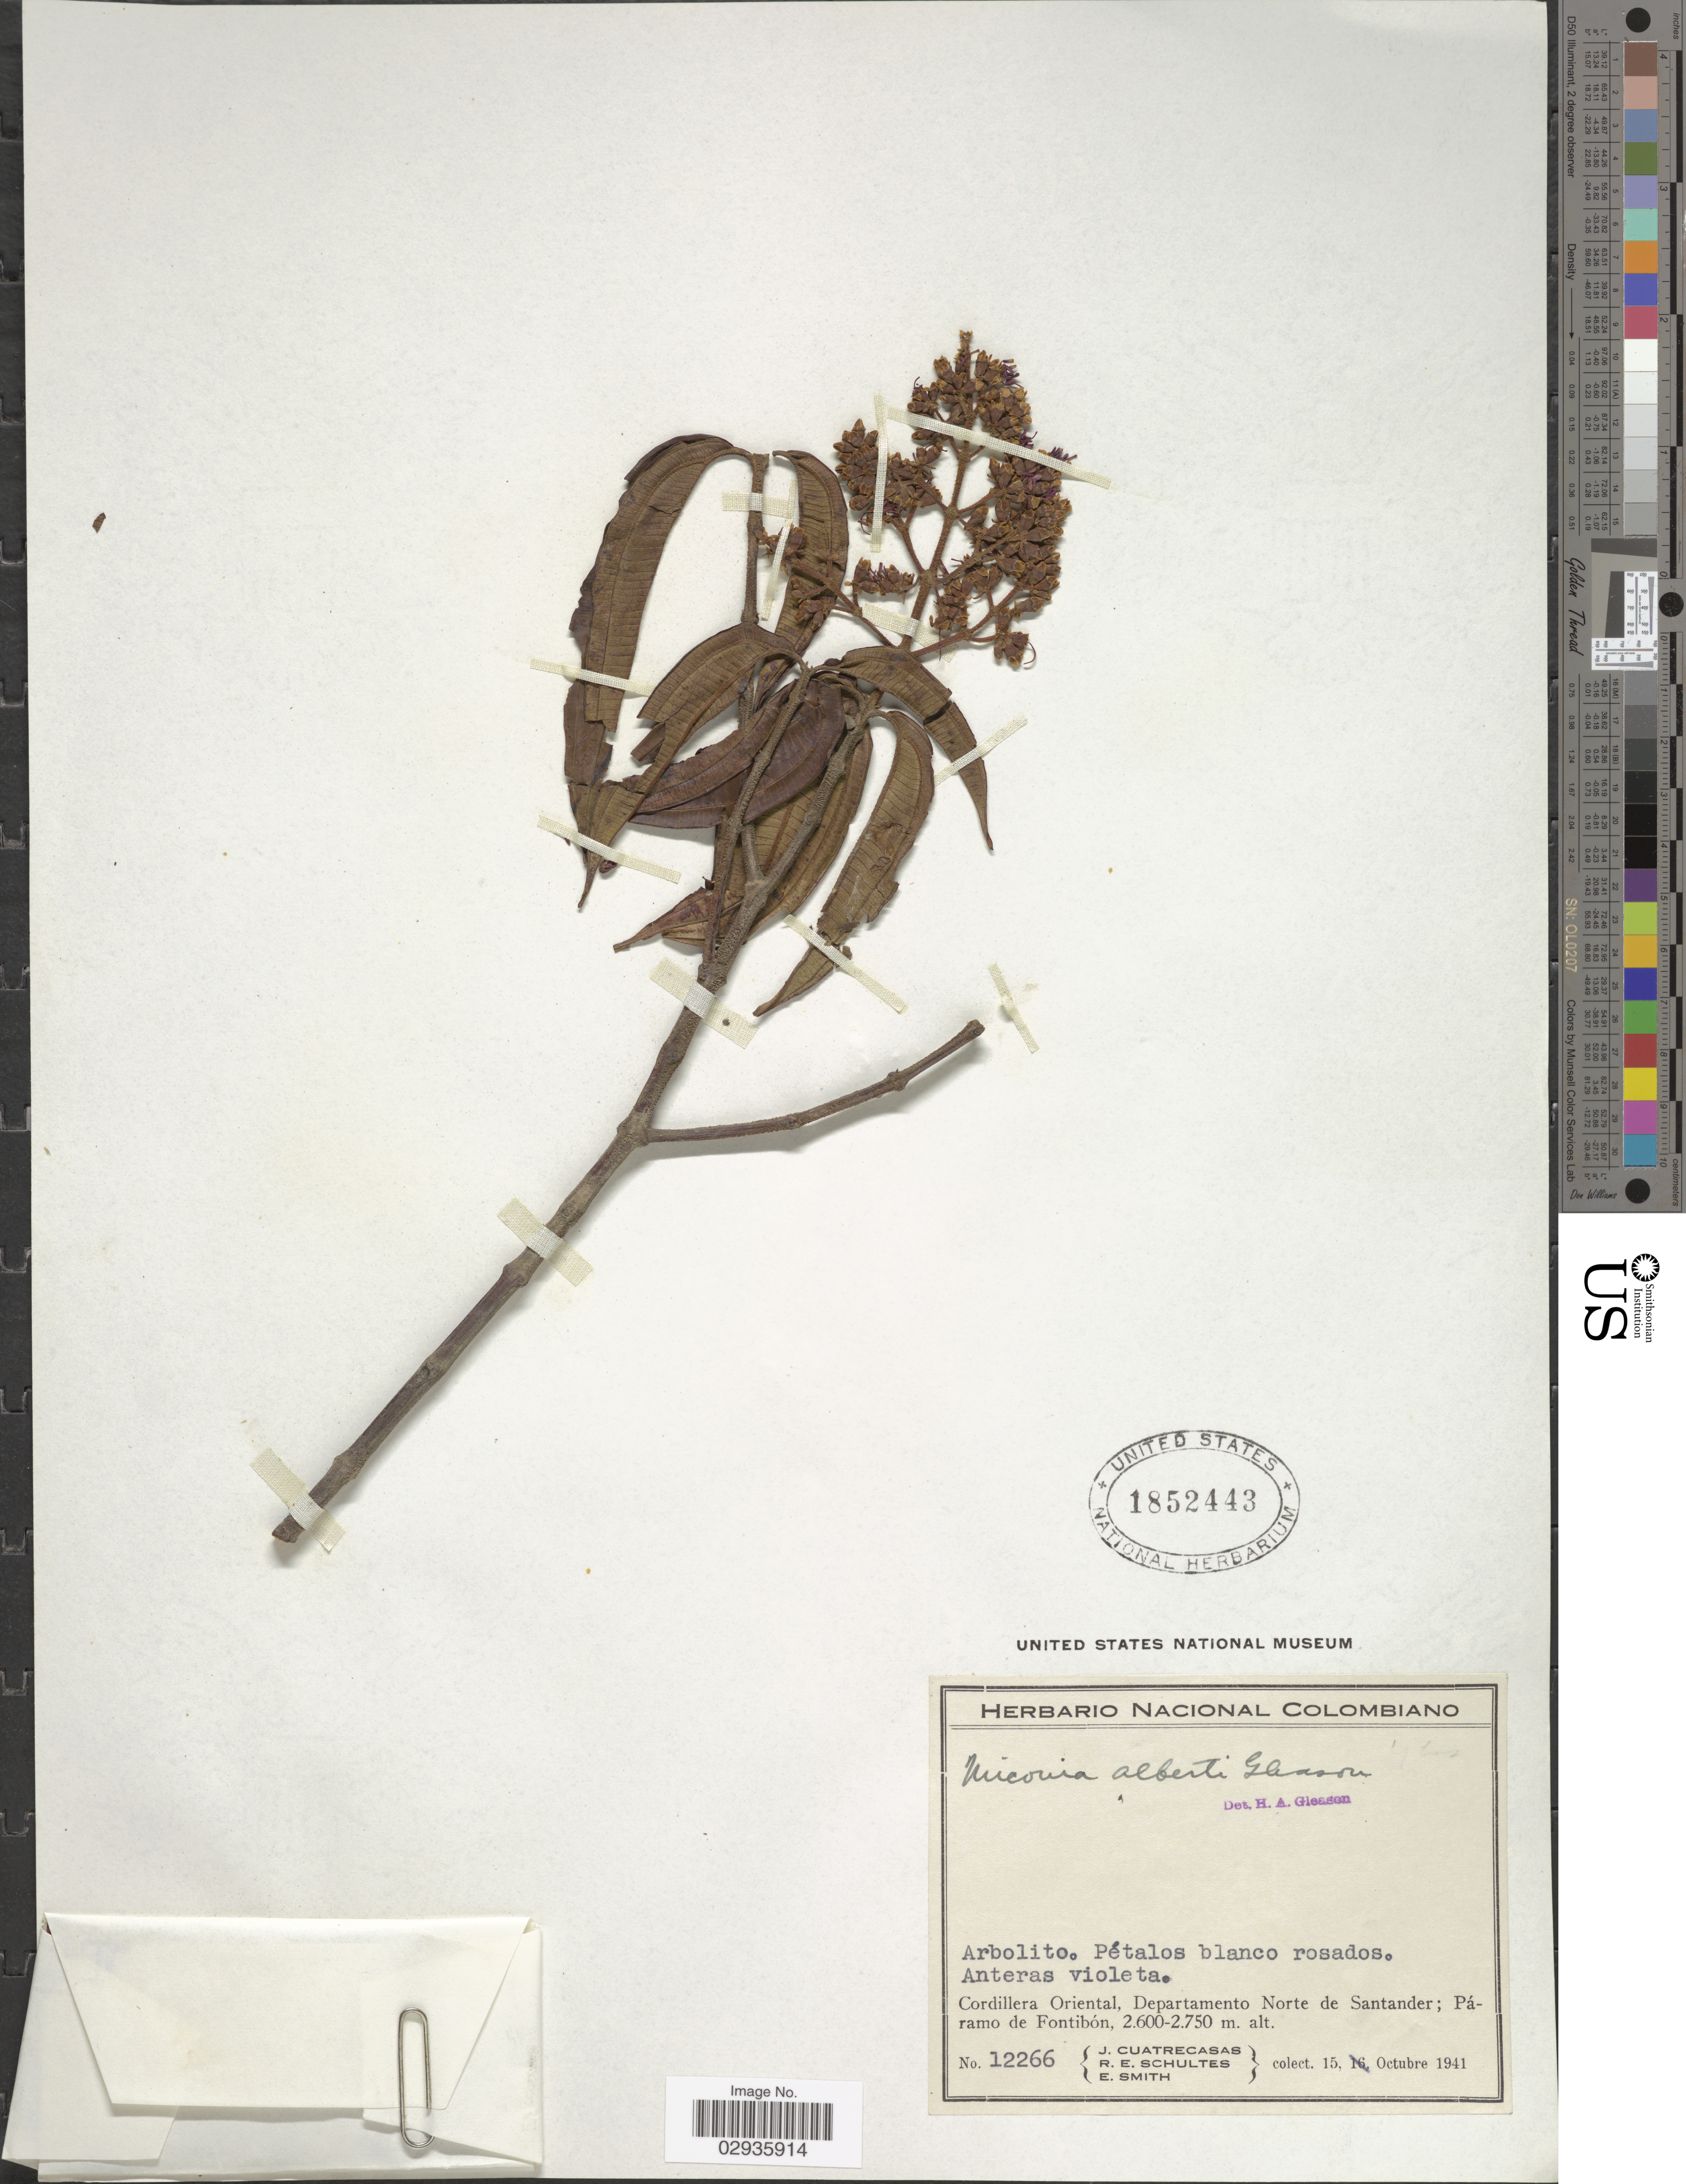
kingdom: Plantae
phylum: Tracheophyta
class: Magnoliopsida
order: Myrtales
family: Melastomataceae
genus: Miconia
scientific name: Miconia alberti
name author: Gleason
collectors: J. Cuatrecasas, R. E. Schultes & E. Smith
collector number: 12266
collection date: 1941-10-15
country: Colombia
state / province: Norte de Santander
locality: Cordillera Oriental, Departamento Norte de Santander; Páramo de Fontibón.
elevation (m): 2600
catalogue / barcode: US 1852443